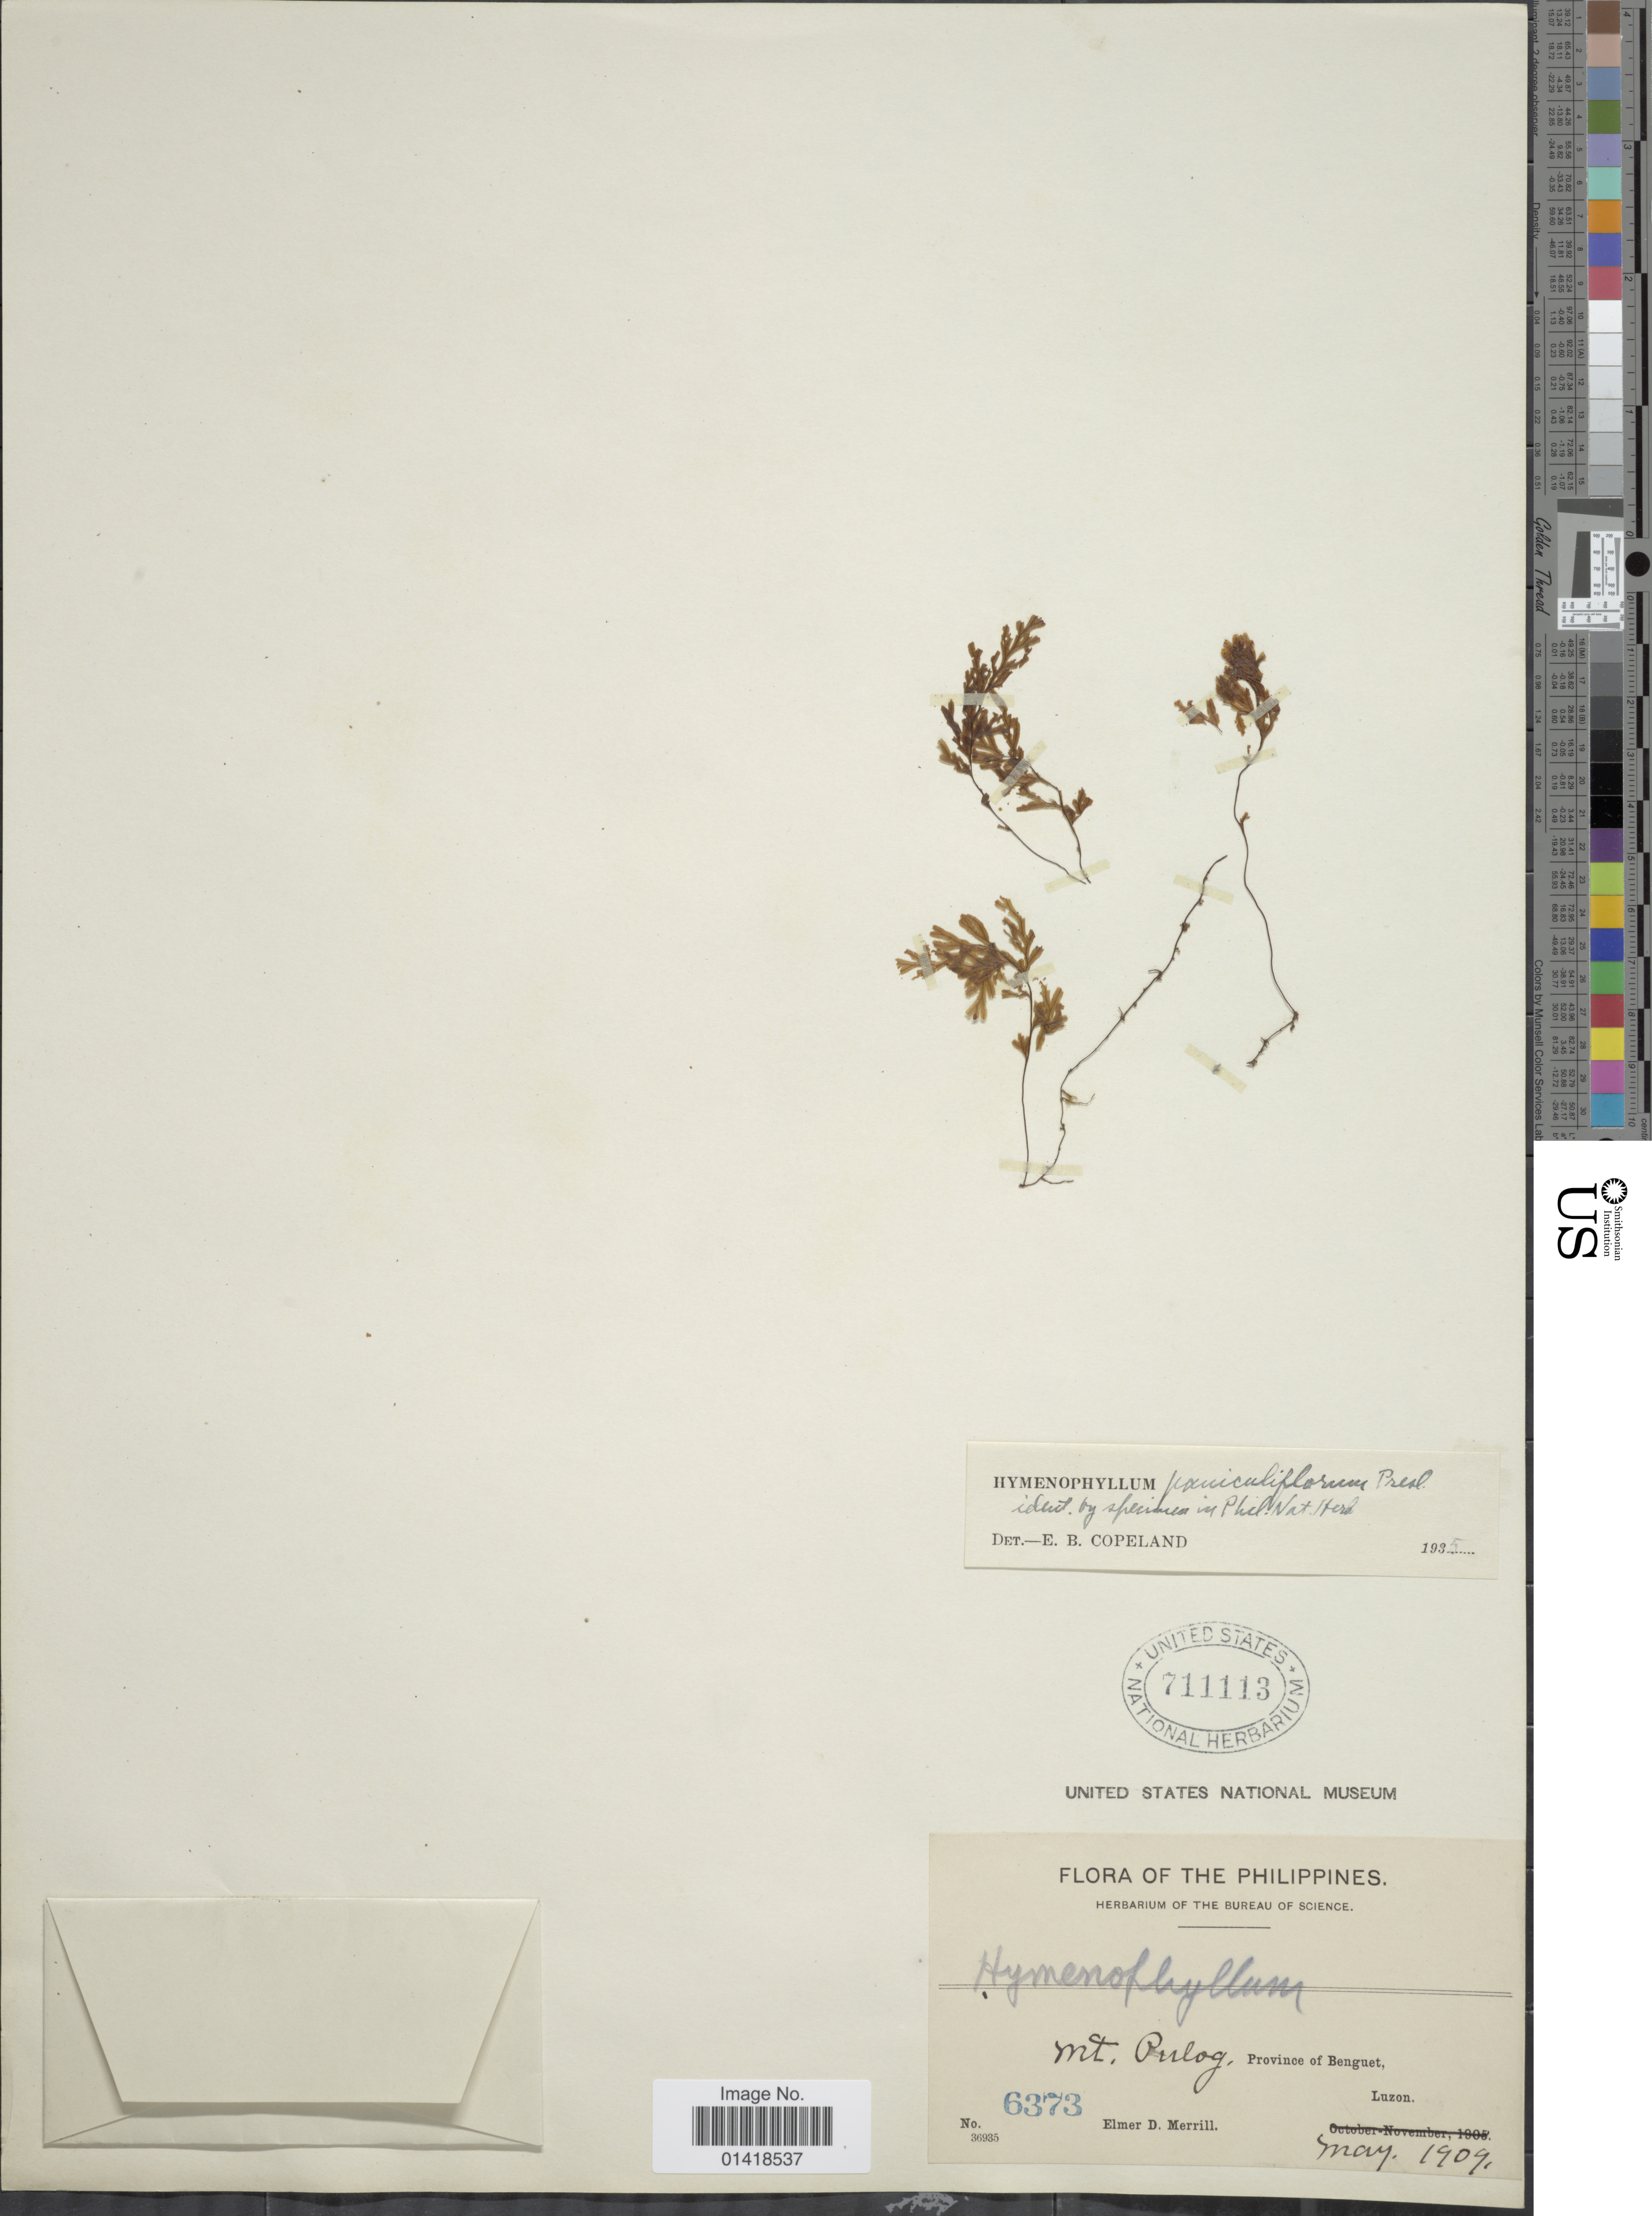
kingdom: Plantae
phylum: Tracheophyta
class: Polypodiopsida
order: Hymenophyllales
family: Hymenophyllaceae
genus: Hymenophyllum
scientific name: Hymenophyllum paniculiflorum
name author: C. Presl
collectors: E. D. Merrill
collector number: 6373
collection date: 1909-05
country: Philippines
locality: The Philippines. Mt. Pulog. Province of Benguet. Luzon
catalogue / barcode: US 711113